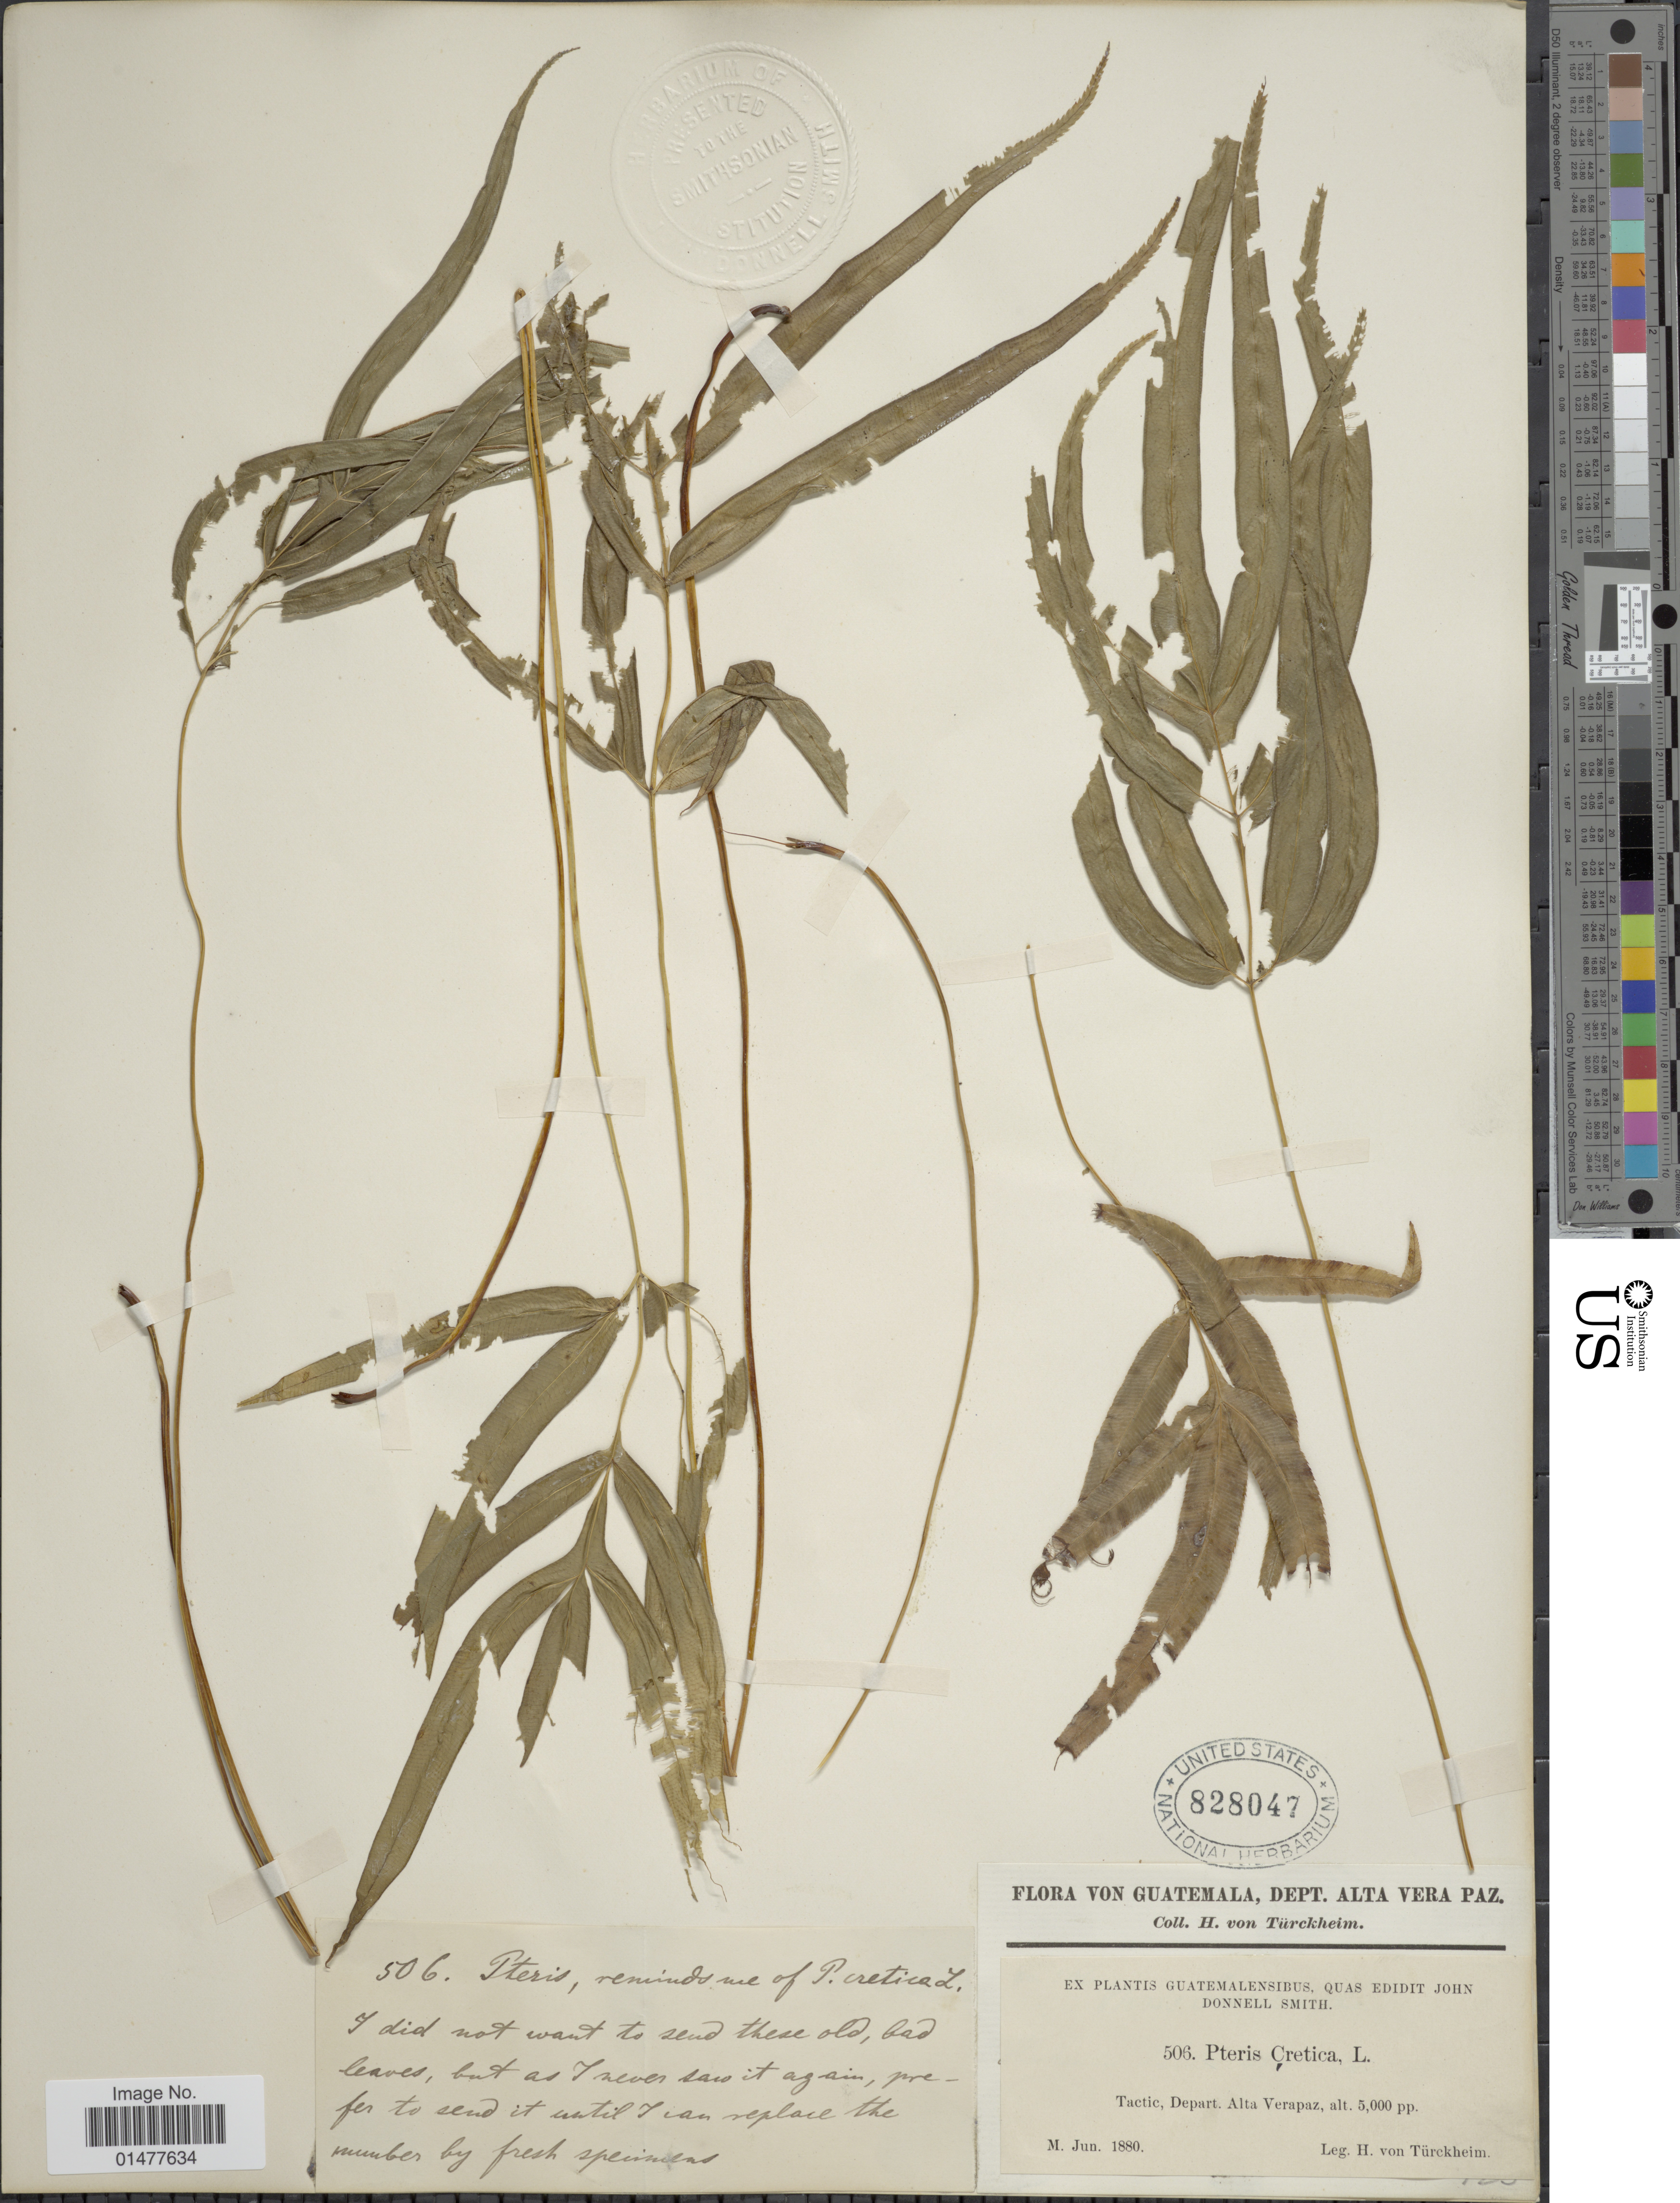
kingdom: Plantae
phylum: Tracheophyta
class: Polypodiopsida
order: Polypodiales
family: Pteridaceae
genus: Pteris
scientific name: Pteris cretica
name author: L.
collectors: H. von Türckheim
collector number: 506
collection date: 1880-06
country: Guatemala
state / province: Alta Verapaz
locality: Tactic.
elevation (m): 1524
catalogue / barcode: US 828047